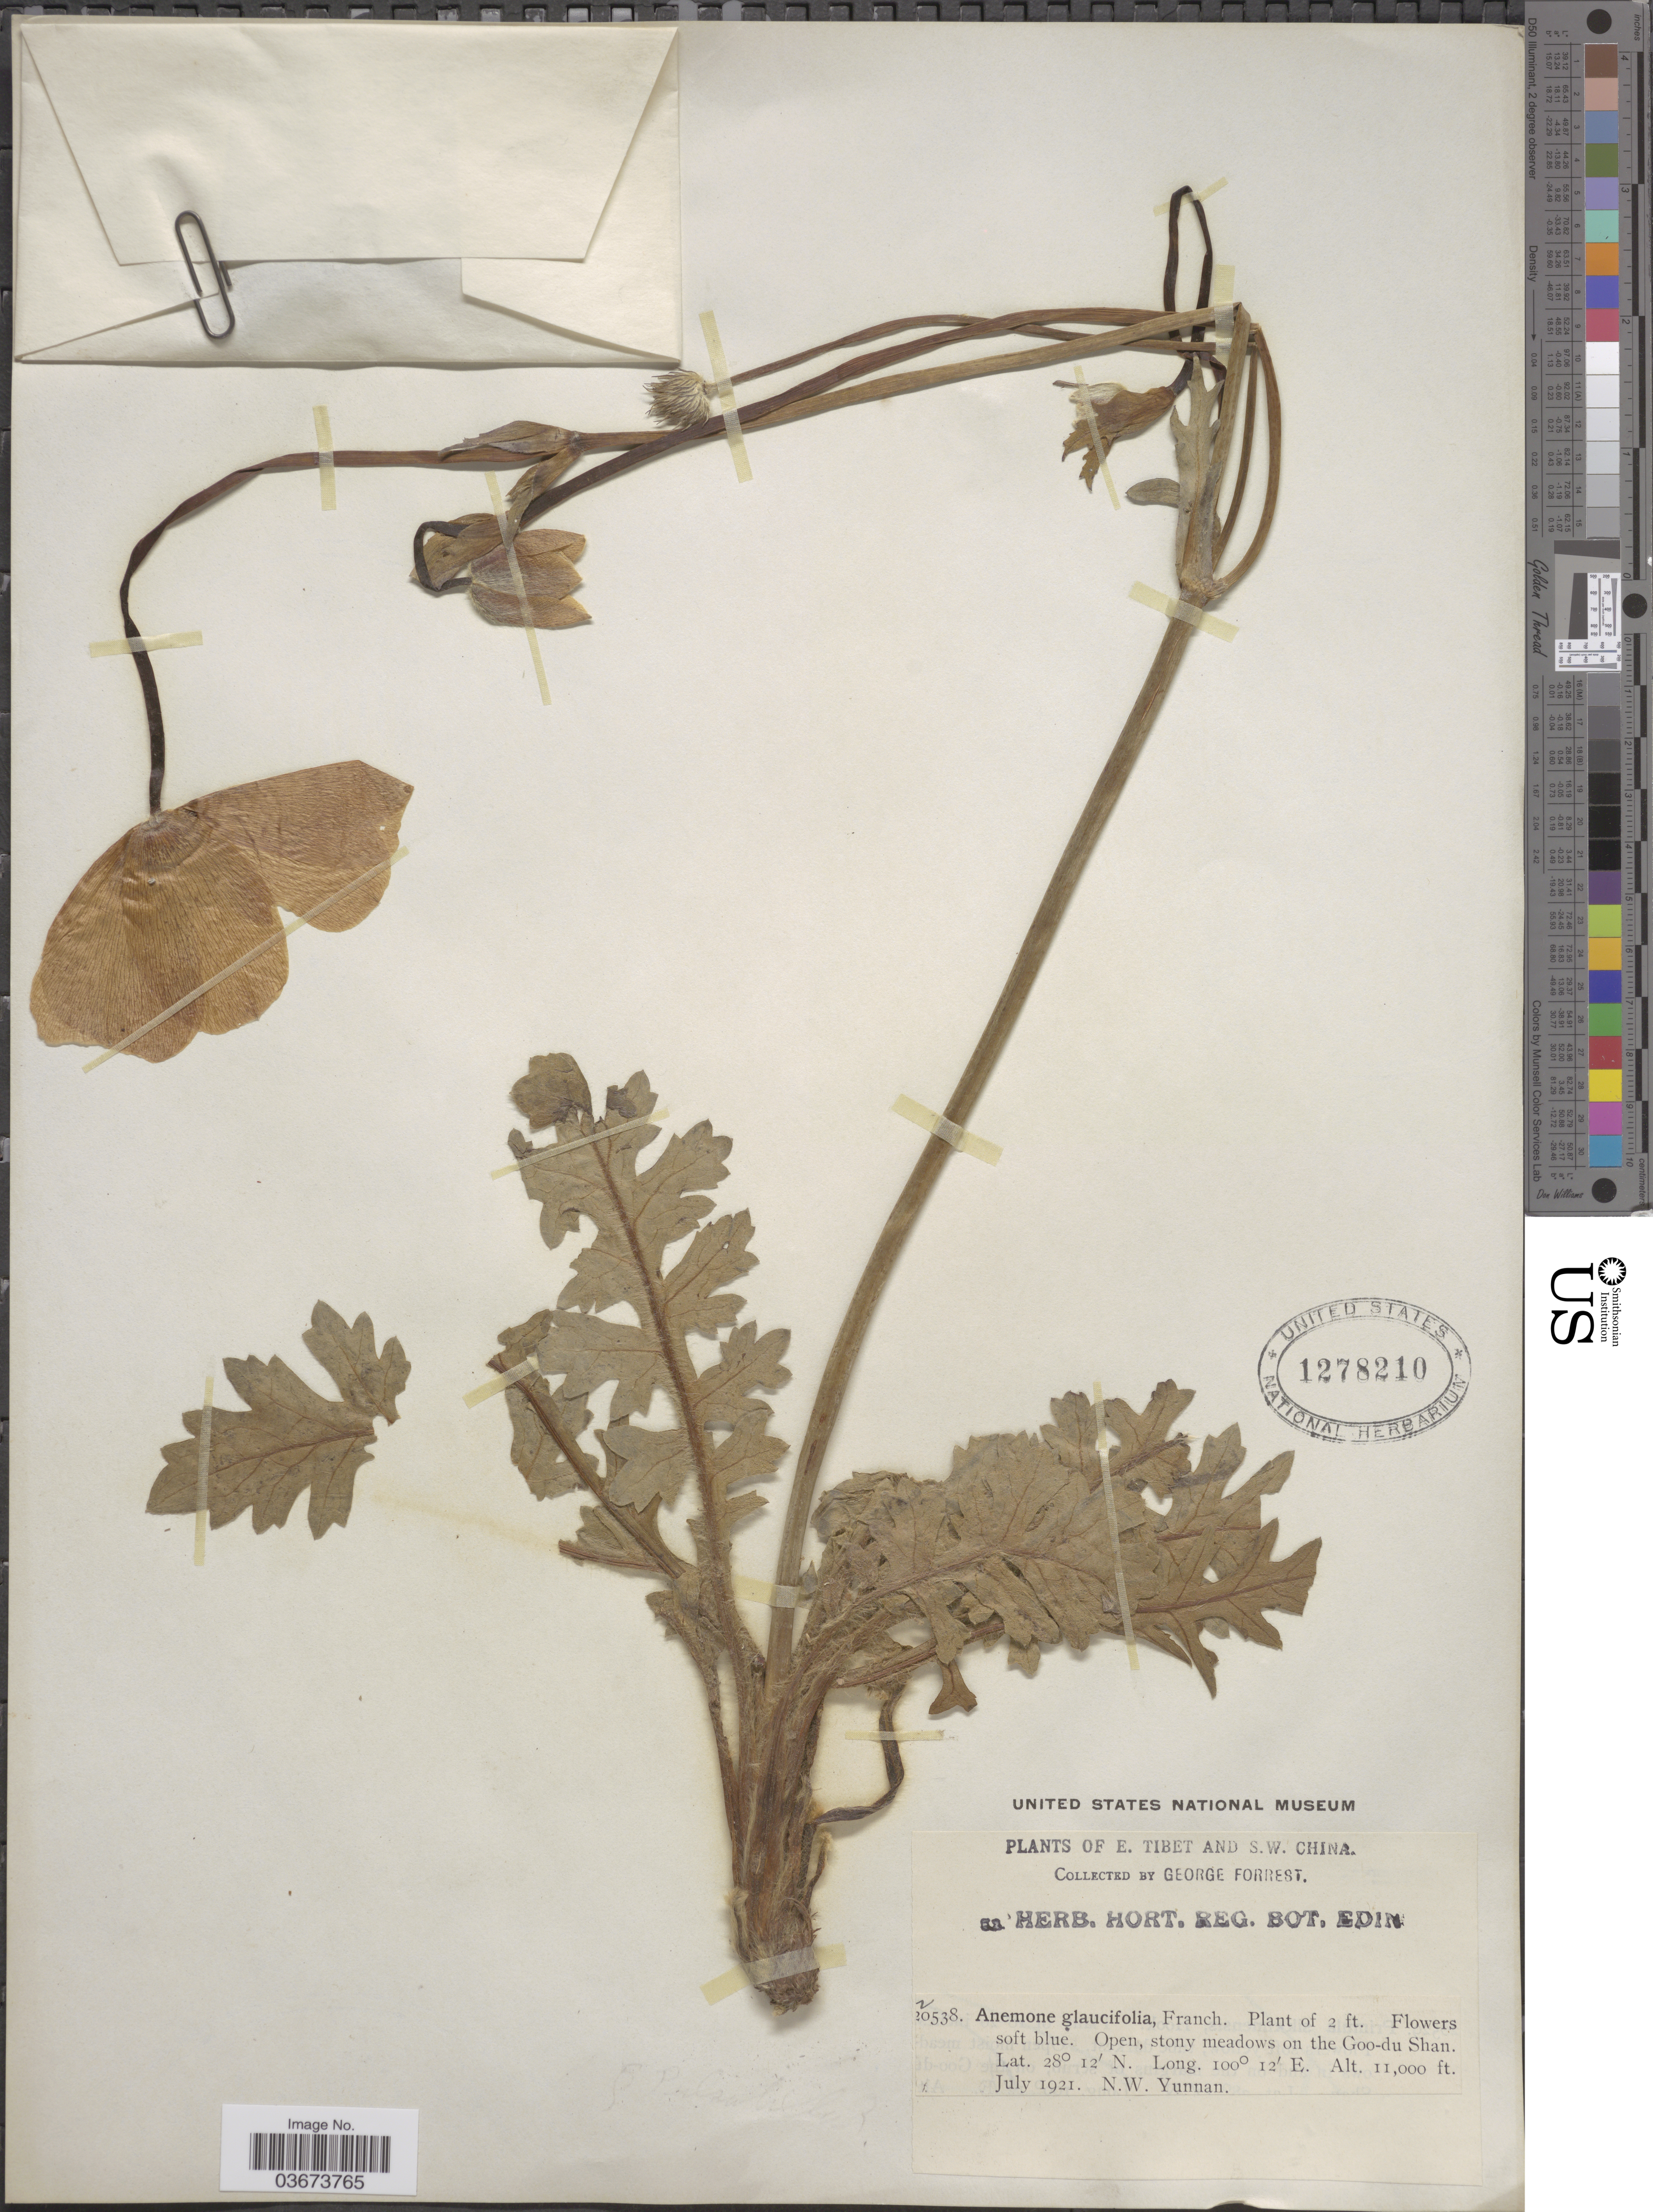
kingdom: Plantae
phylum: Tracheophyta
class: Magnoliopsida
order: Ranunculales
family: Ranunculaceae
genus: Anemoclema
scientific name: Anemoclema glaucifolium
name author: (Franch.) W.T. Wang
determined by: Strong, M. T., (US), Smithsonian Institution - National Museum of Natural History (UNITED STATES)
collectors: G. Forrest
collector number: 20538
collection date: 1921-07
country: China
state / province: Yunnan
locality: S.W. China. On the Goo-du Shan. N.W. Yunnan.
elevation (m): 3353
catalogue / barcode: US 1278210